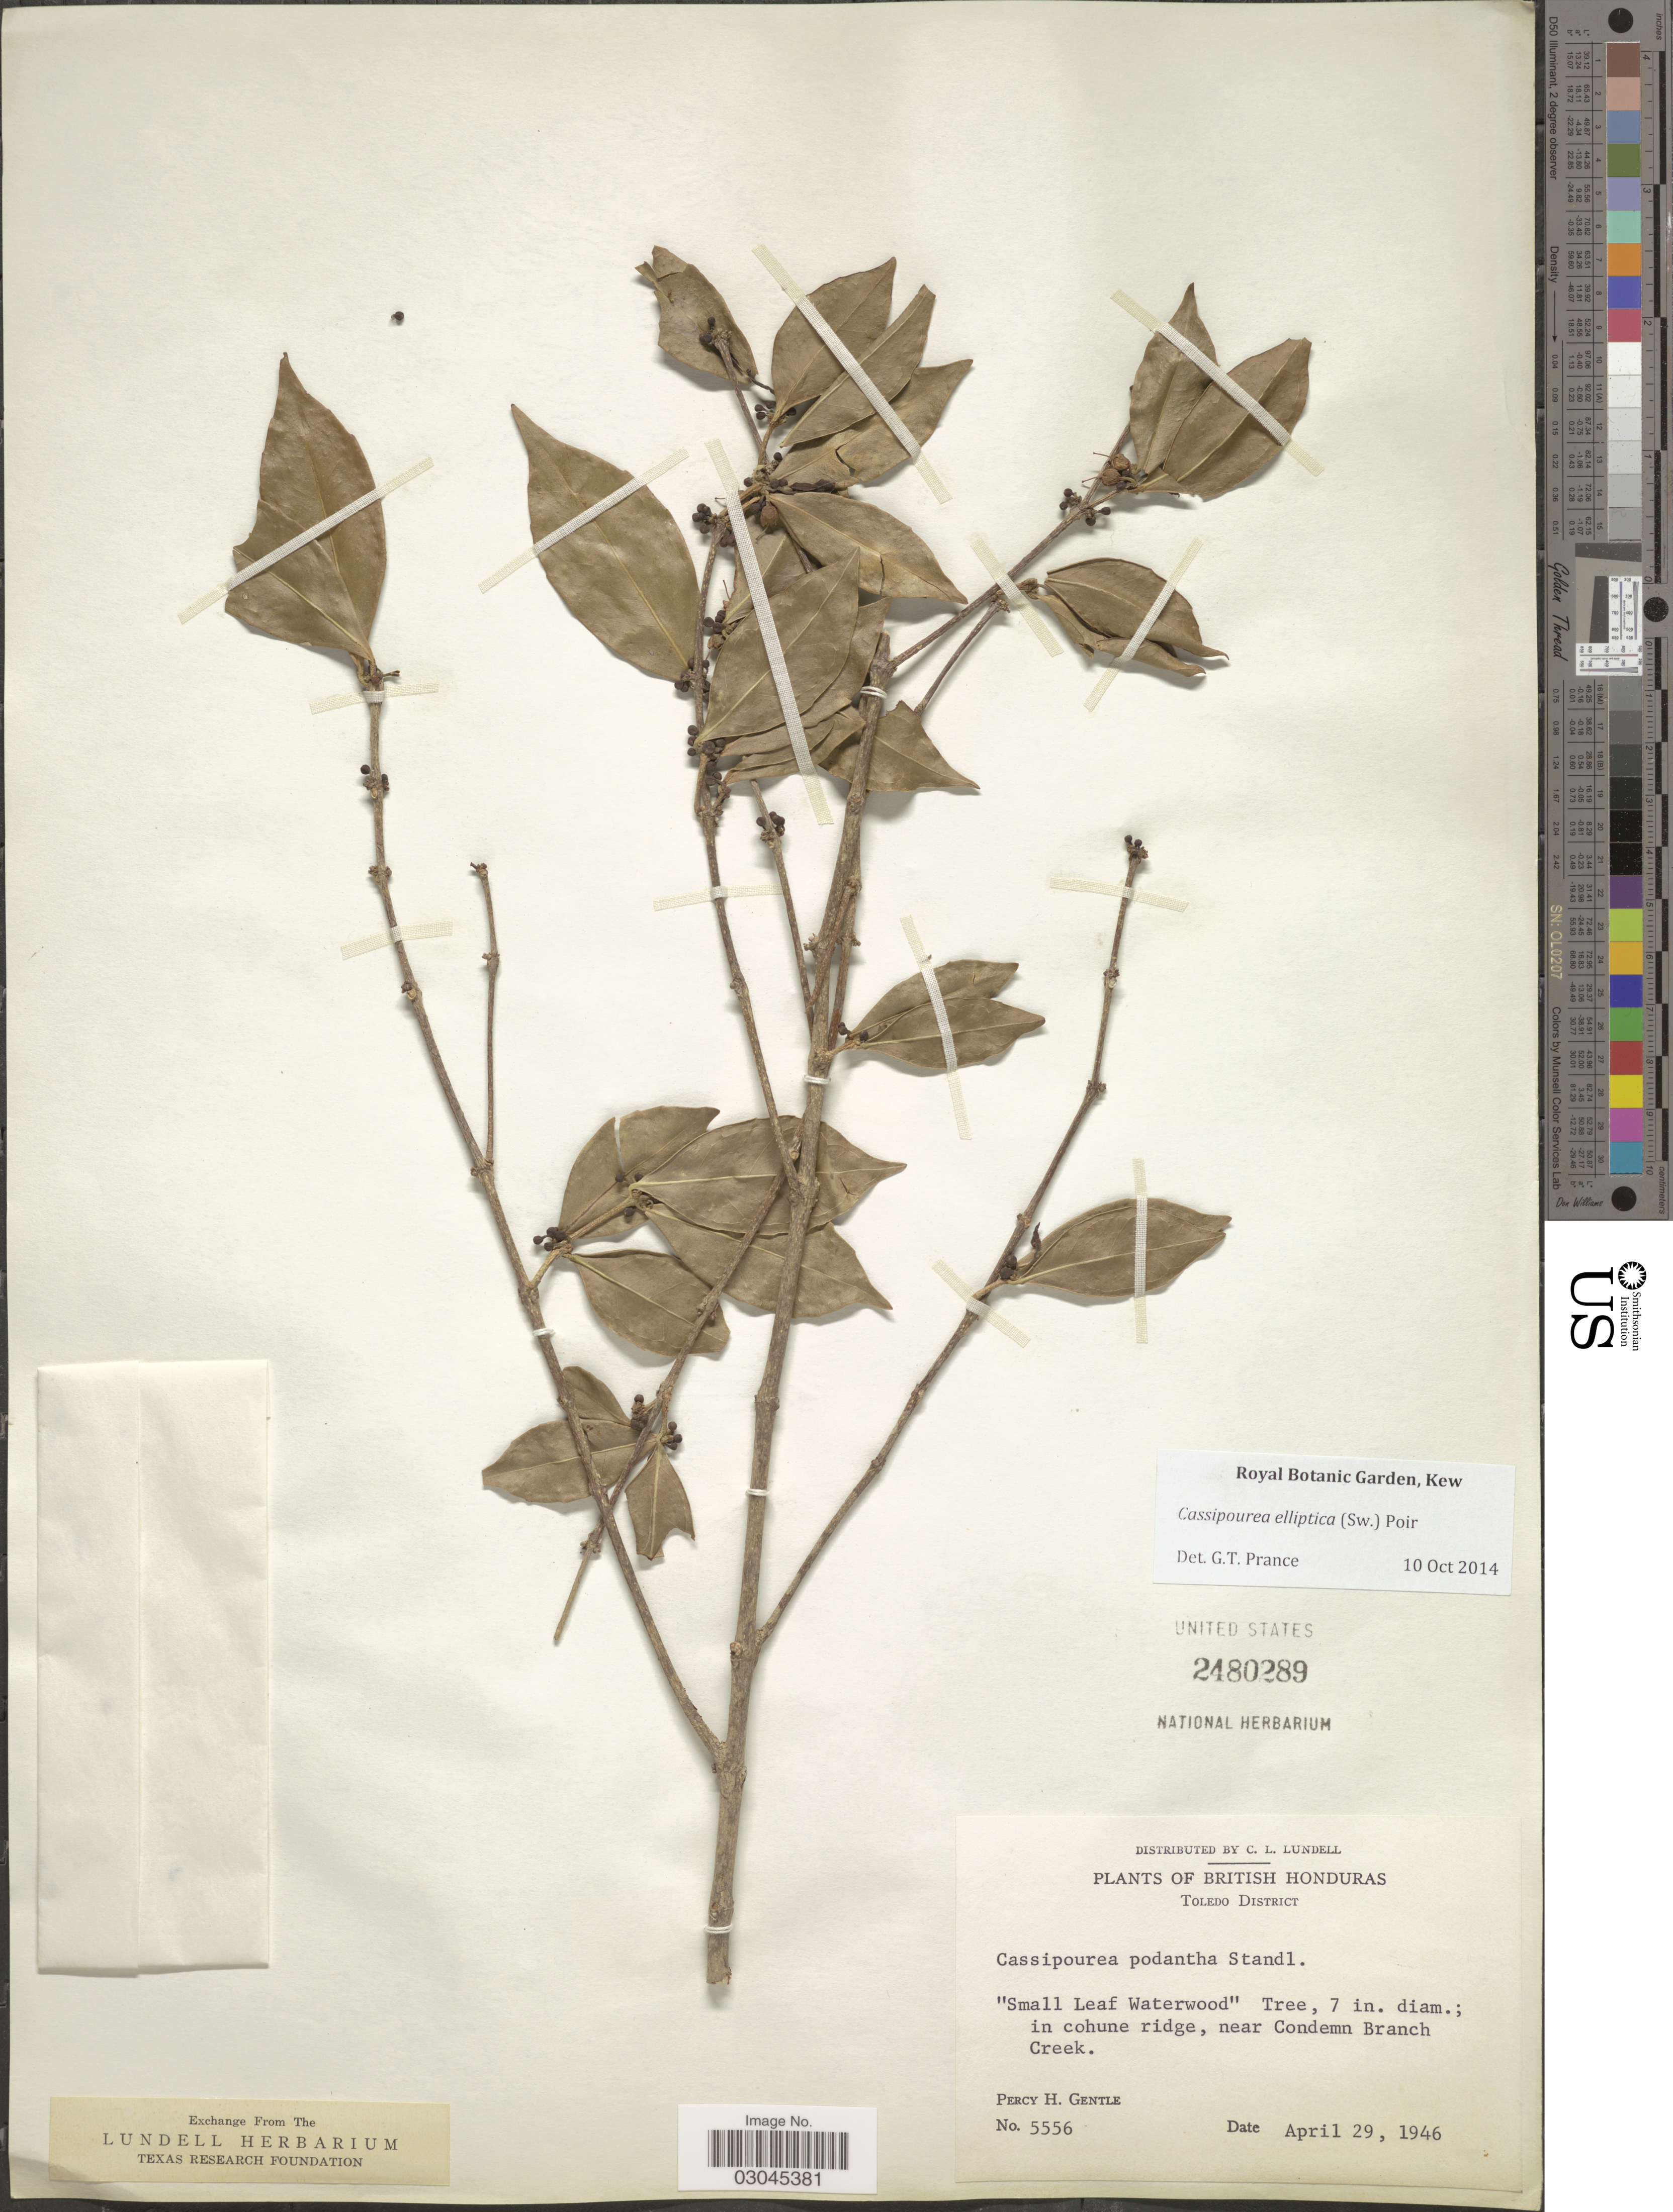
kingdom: Plantae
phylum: Tracheophyta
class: Magnoliopsida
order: Malpighiales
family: Rhizophoraceae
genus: Cassipourea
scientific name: Cassipourea elliptica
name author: (Sw.) Poir.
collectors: P. H. Gentle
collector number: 5556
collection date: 1946-04-29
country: Belize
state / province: Toledo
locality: British Honduras. Toledo District. "Small Leaf Waterwood"; in cohune ridge, near Condemn Branch Creek.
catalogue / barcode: US 2480289